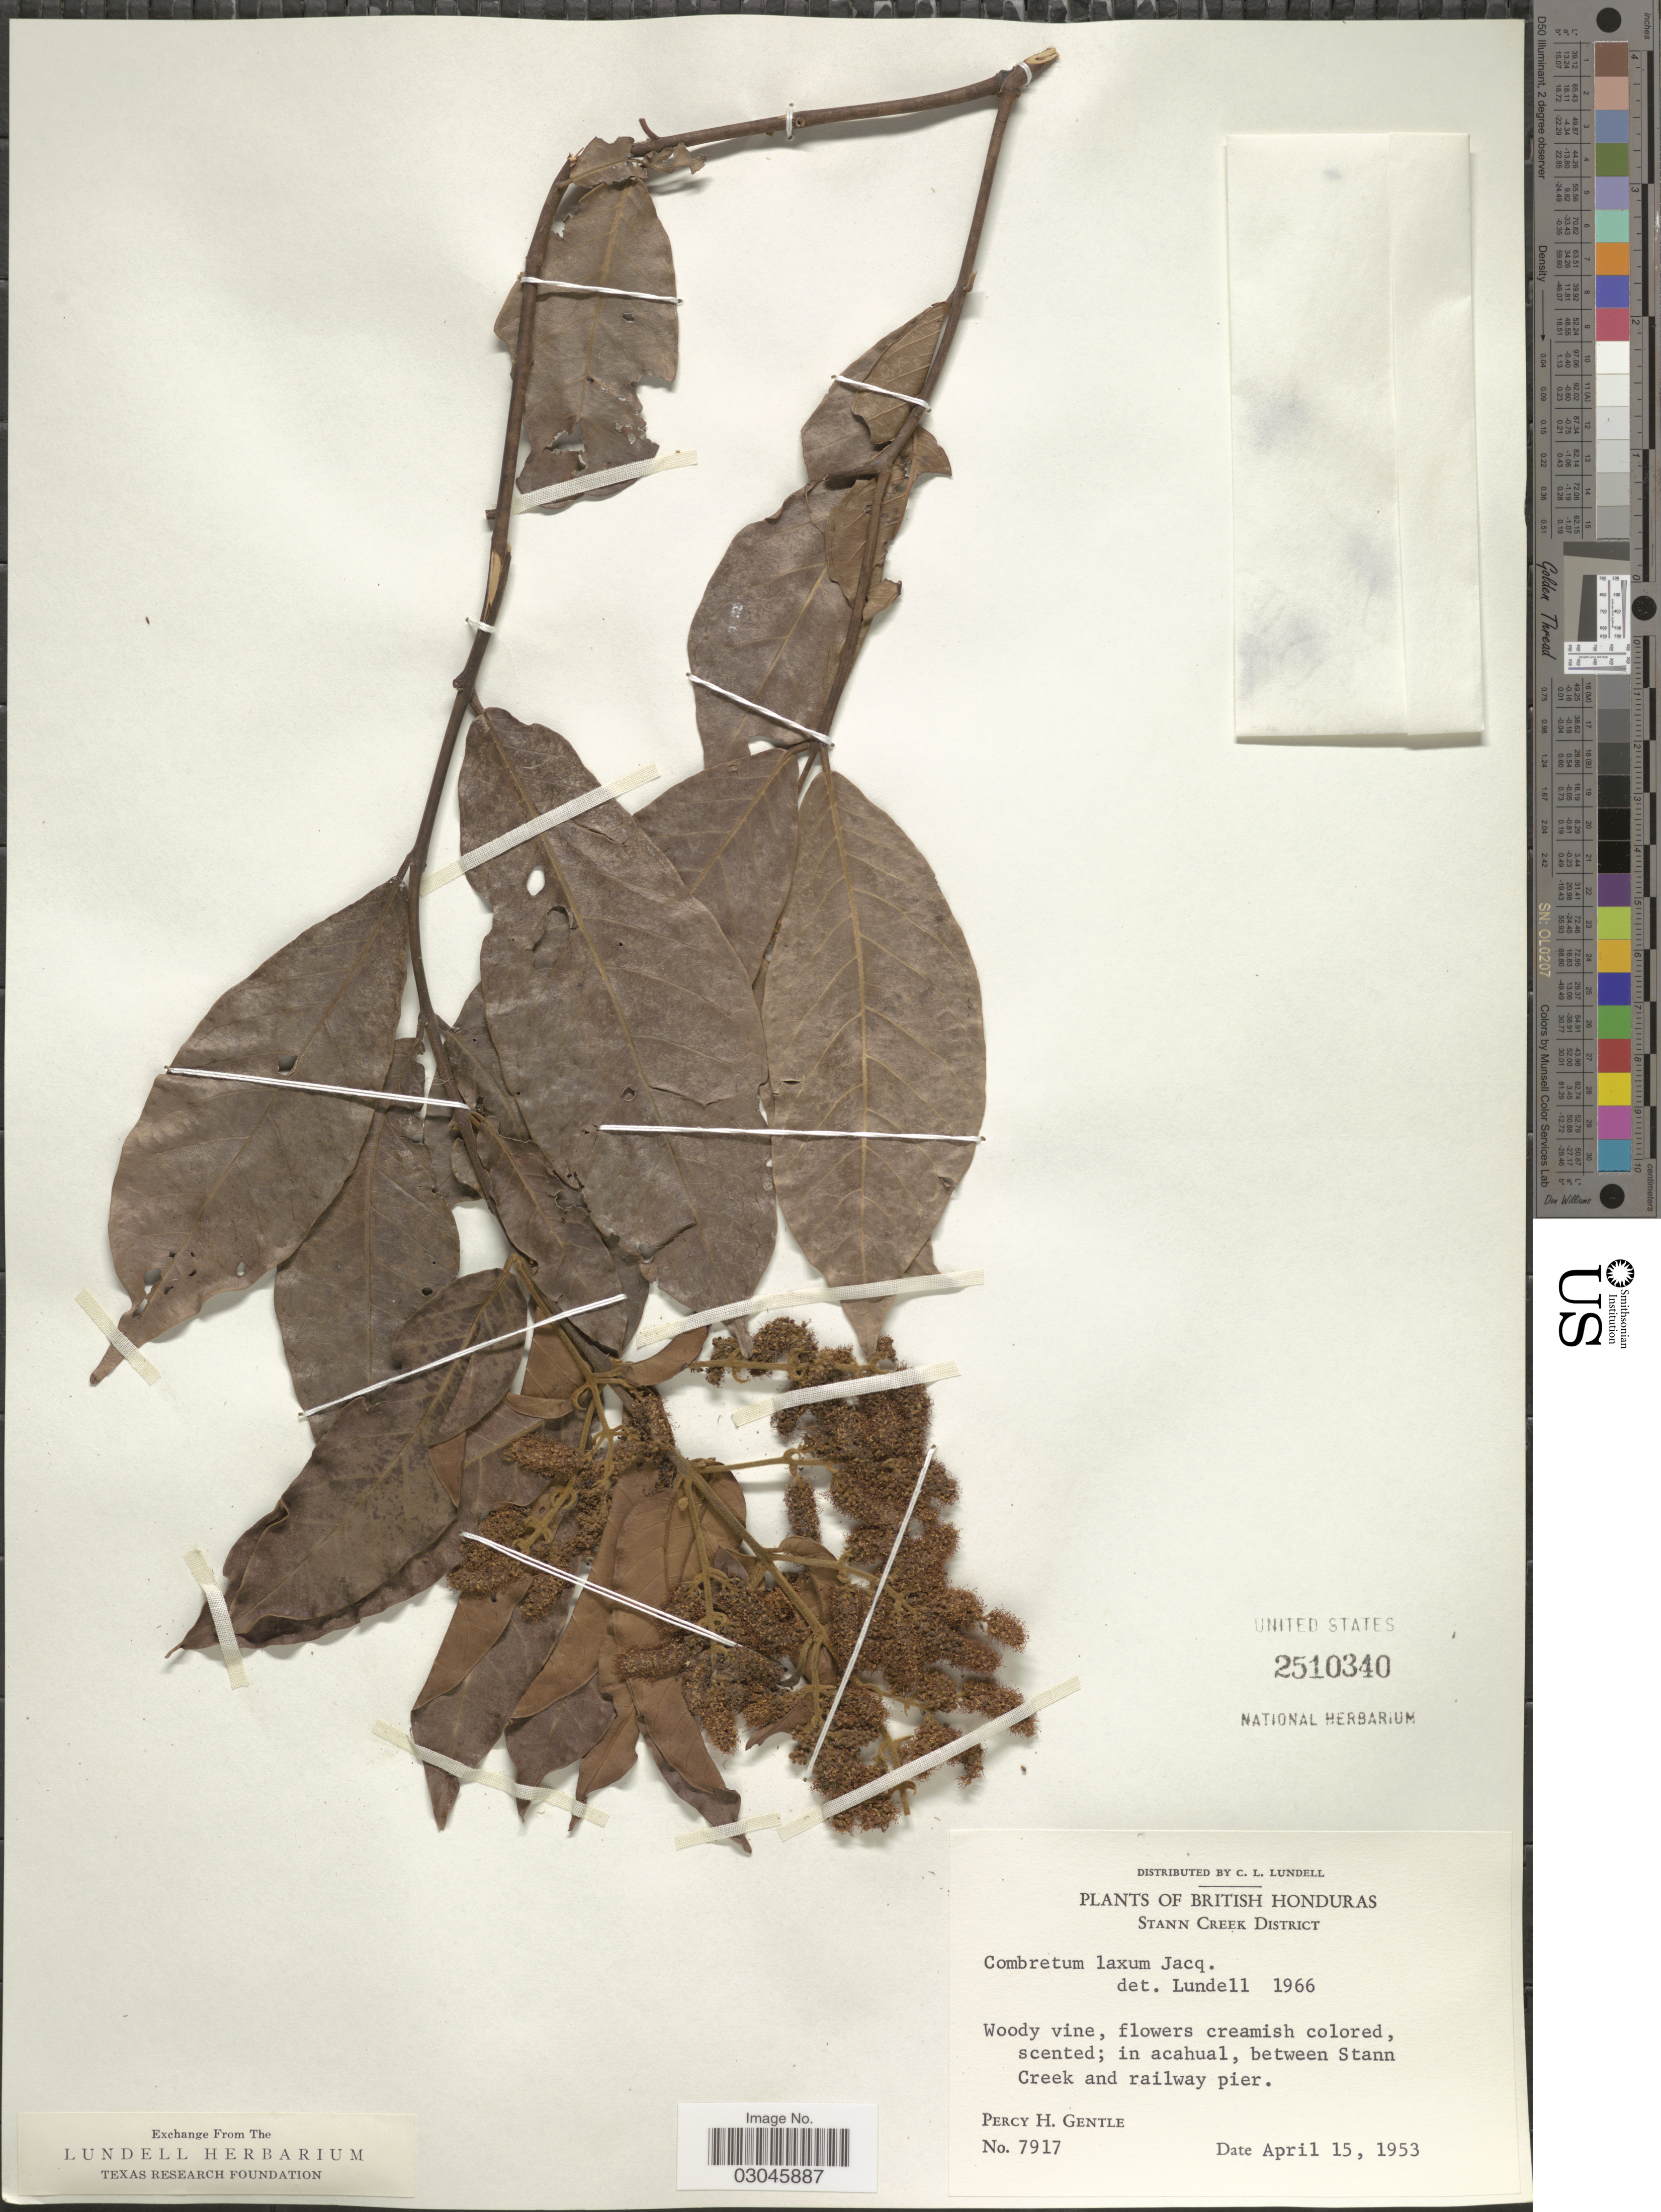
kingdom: Plantae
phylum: Tracheophyta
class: Magnoliopsida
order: Myrtales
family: Combretaceae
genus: Combretum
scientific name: Combretum laxum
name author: Jacq.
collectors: P. H. Gentle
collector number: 7917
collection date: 1953-04-15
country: Belize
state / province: Stann Creek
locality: British Honduras, Stann Creek District. between Stann Creek and railway pier.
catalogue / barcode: US 2510340